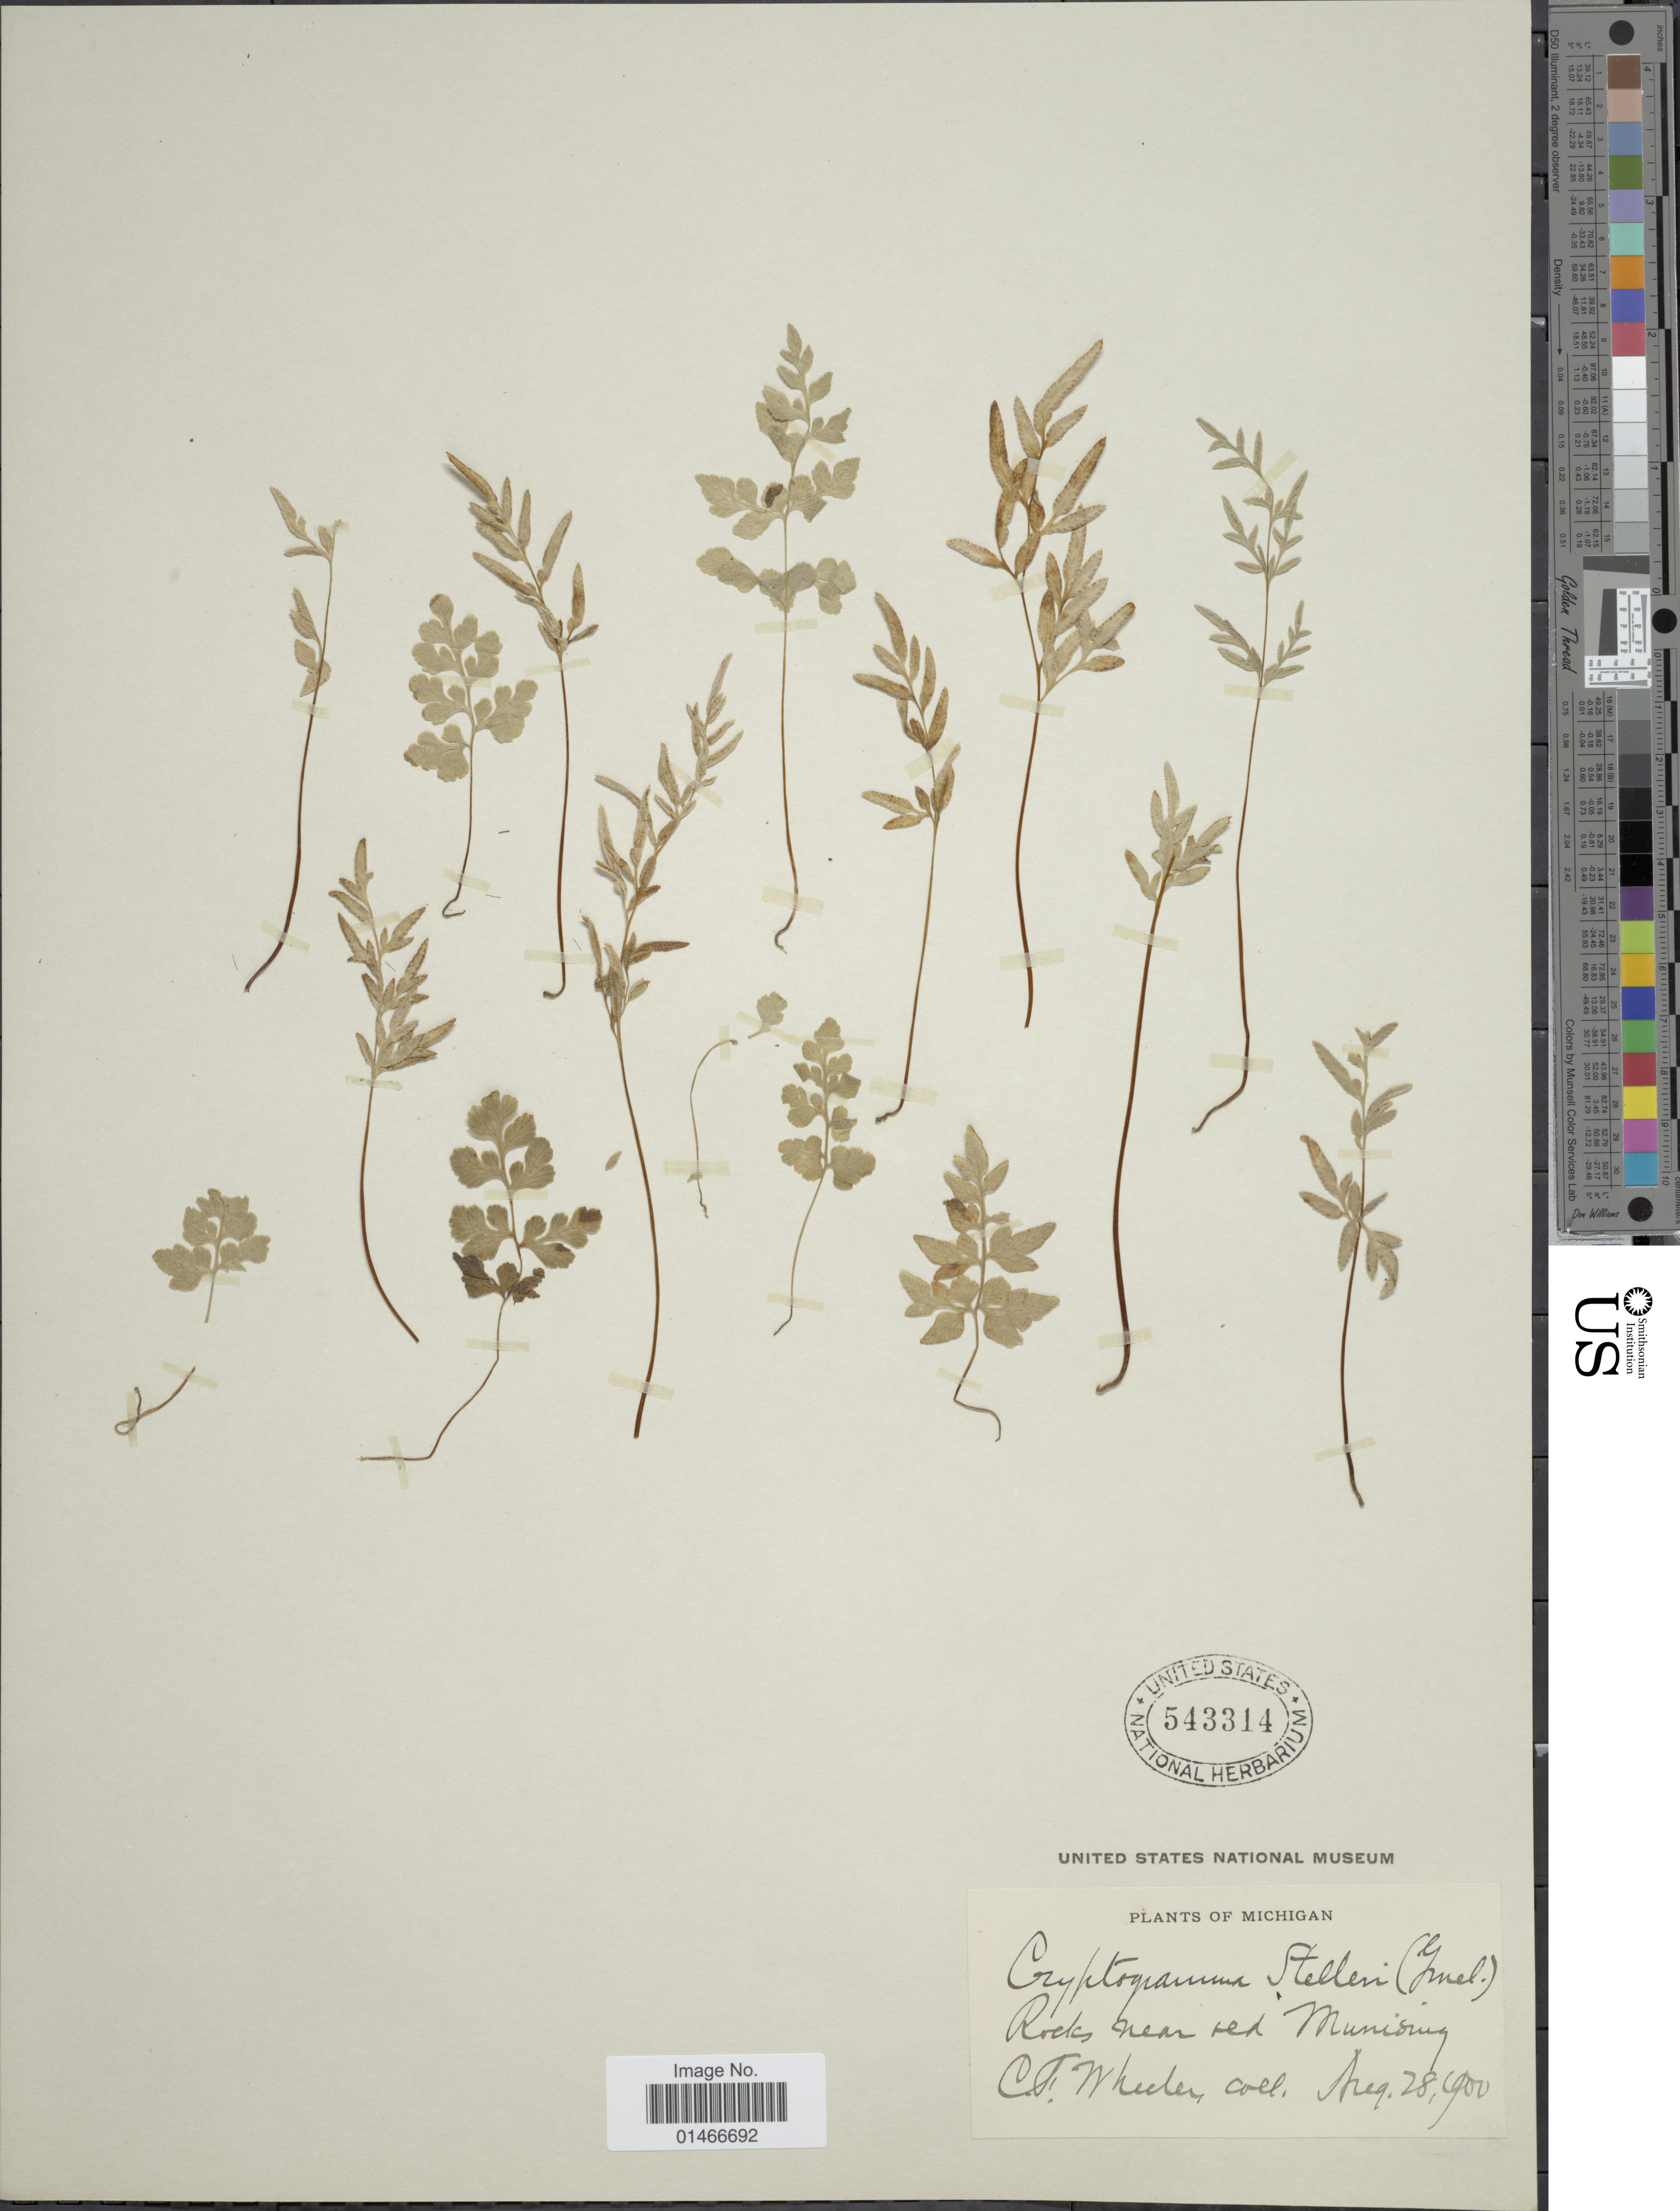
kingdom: Plantae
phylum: Tracheophyta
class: Polypodiopsida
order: Polypodiales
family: Pteridaceae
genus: Cryptogramma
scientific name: Cryptogramma stelleri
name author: (S.G. Gmel.) Prantl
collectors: C. Wheeler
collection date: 1900-08-28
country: United States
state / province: Michigan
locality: Rocks near red Munising.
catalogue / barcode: US 543314